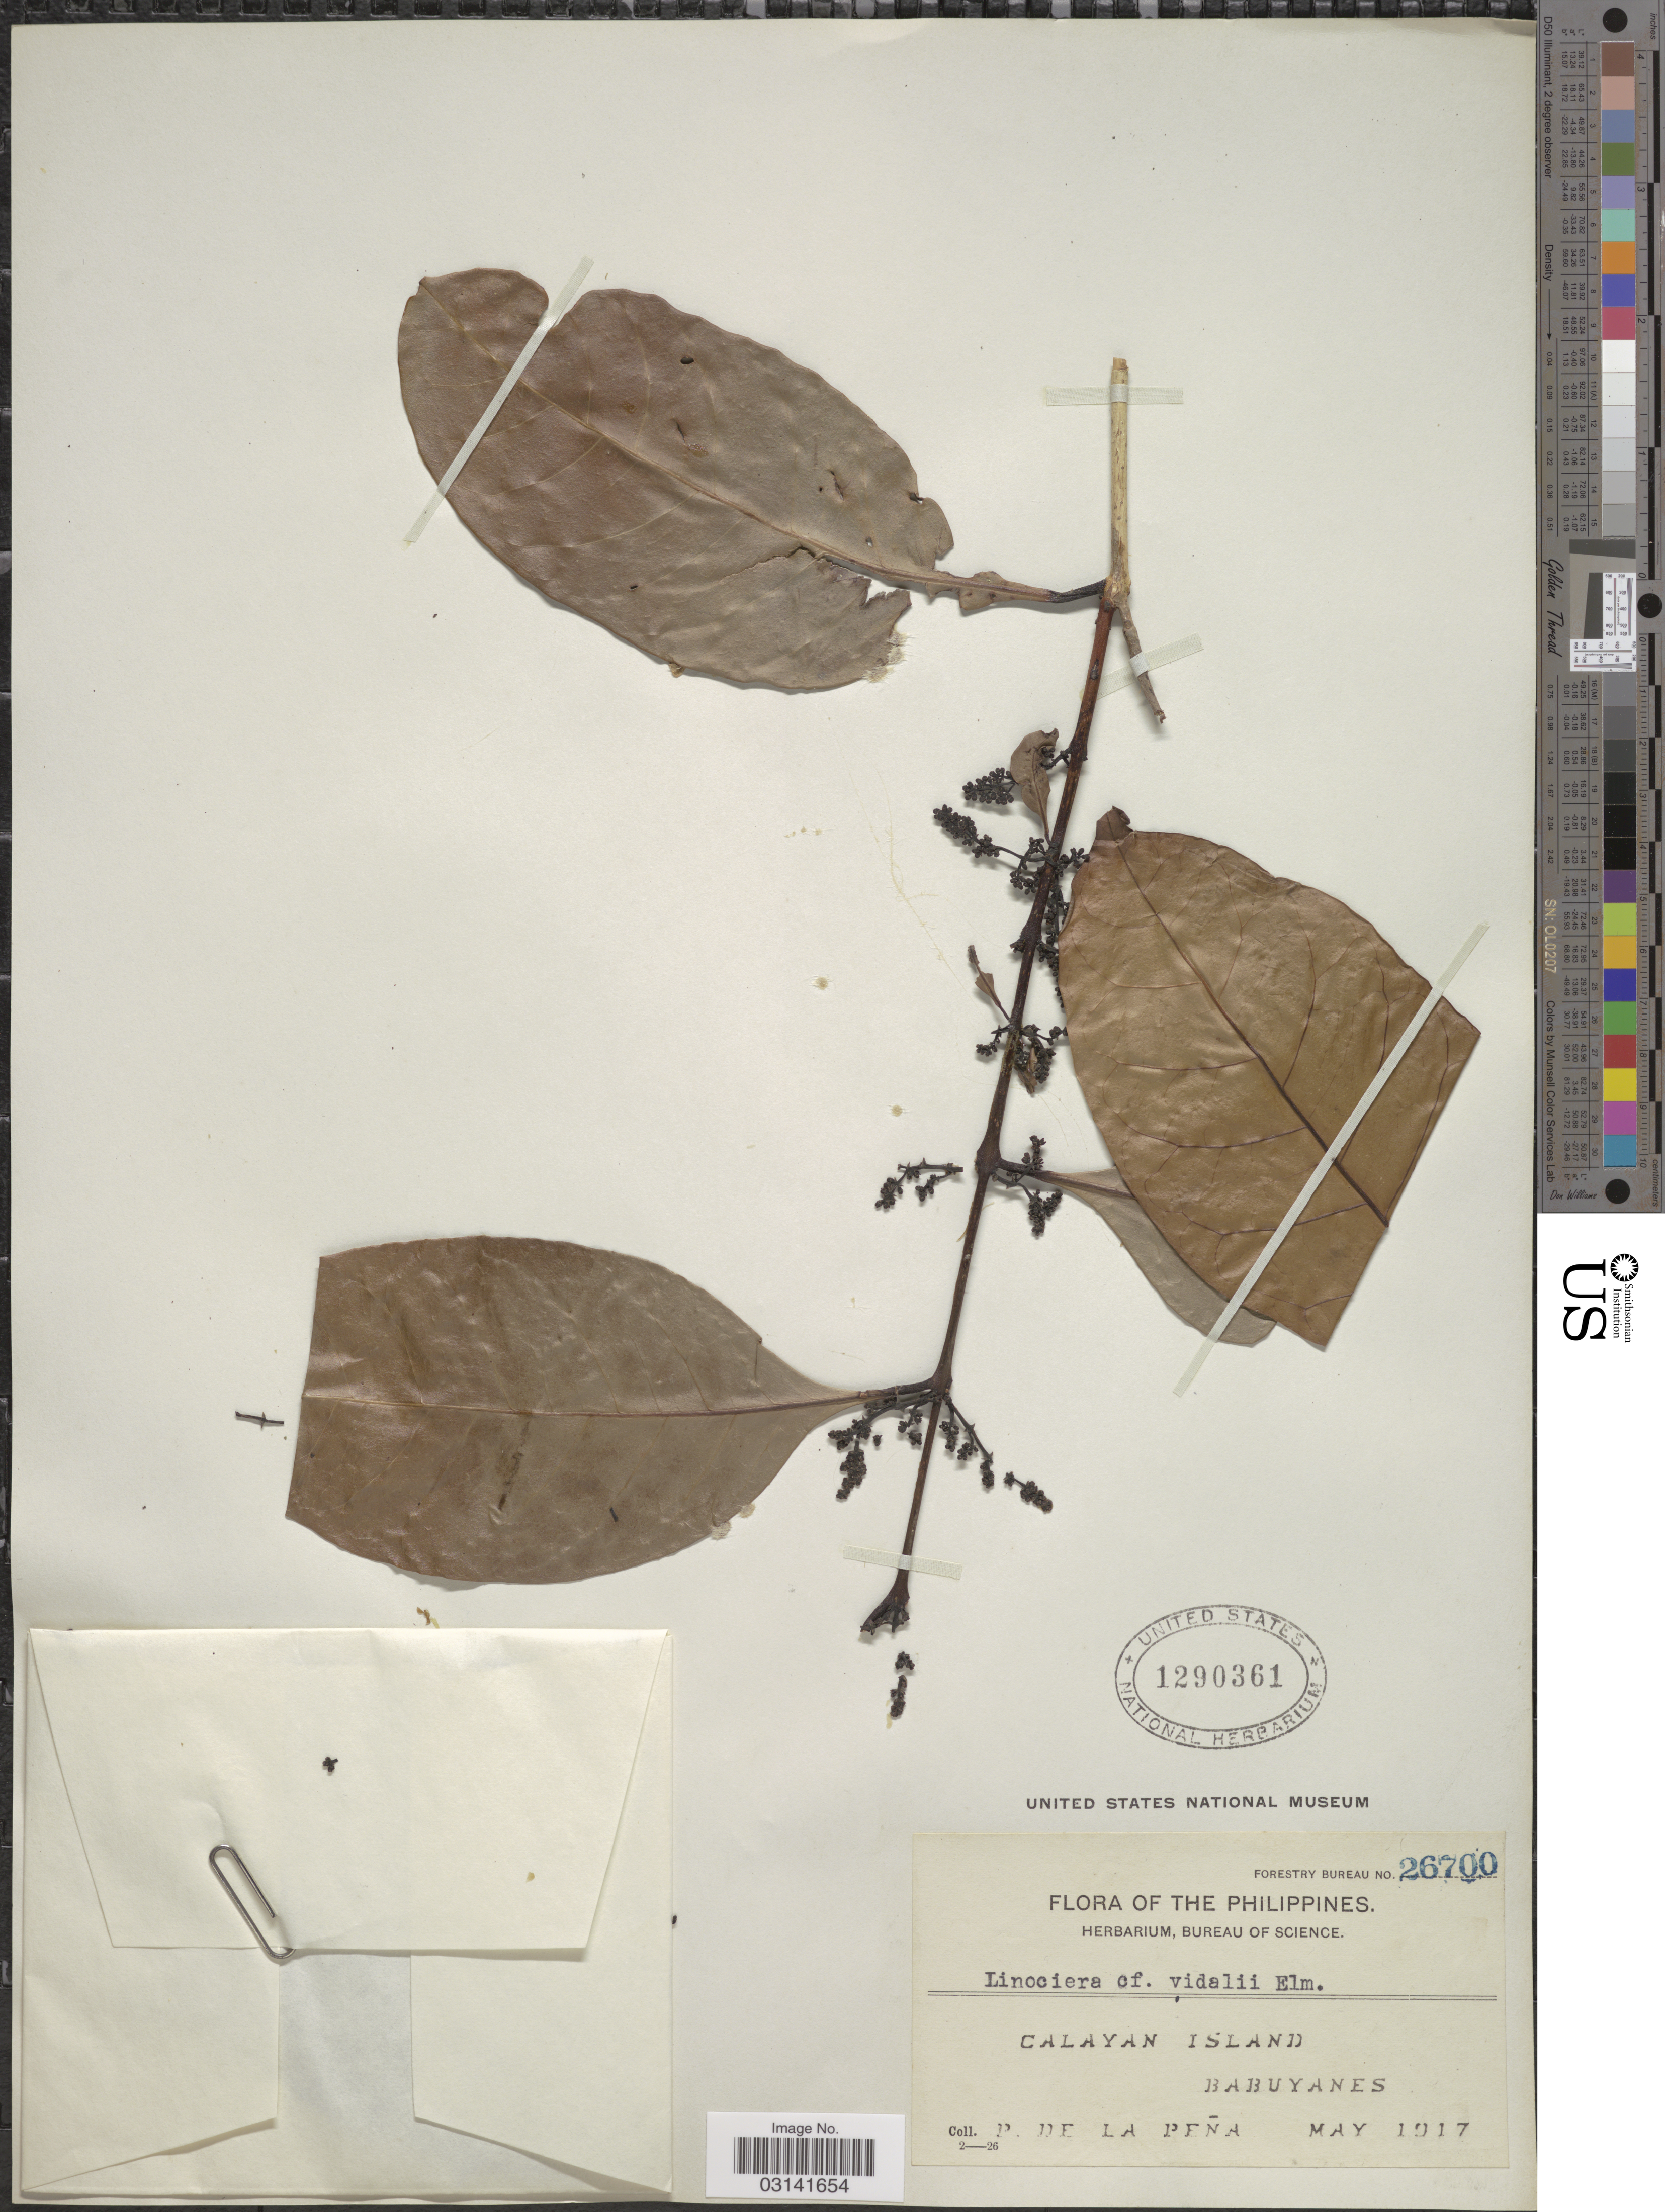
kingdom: Plantae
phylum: Tracheophyta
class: Magnoliopsida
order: Lamiales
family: Oleaceae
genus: Chionanthus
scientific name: Chionanthus coriaceus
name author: (S. Vidal) Y.P. Yang & S.Y. Lu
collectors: P. Peña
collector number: Forestry Bureau 26700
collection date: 1917-05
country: Philippines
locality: Calayan Island. Babuyanes.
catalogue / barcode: US 1290361